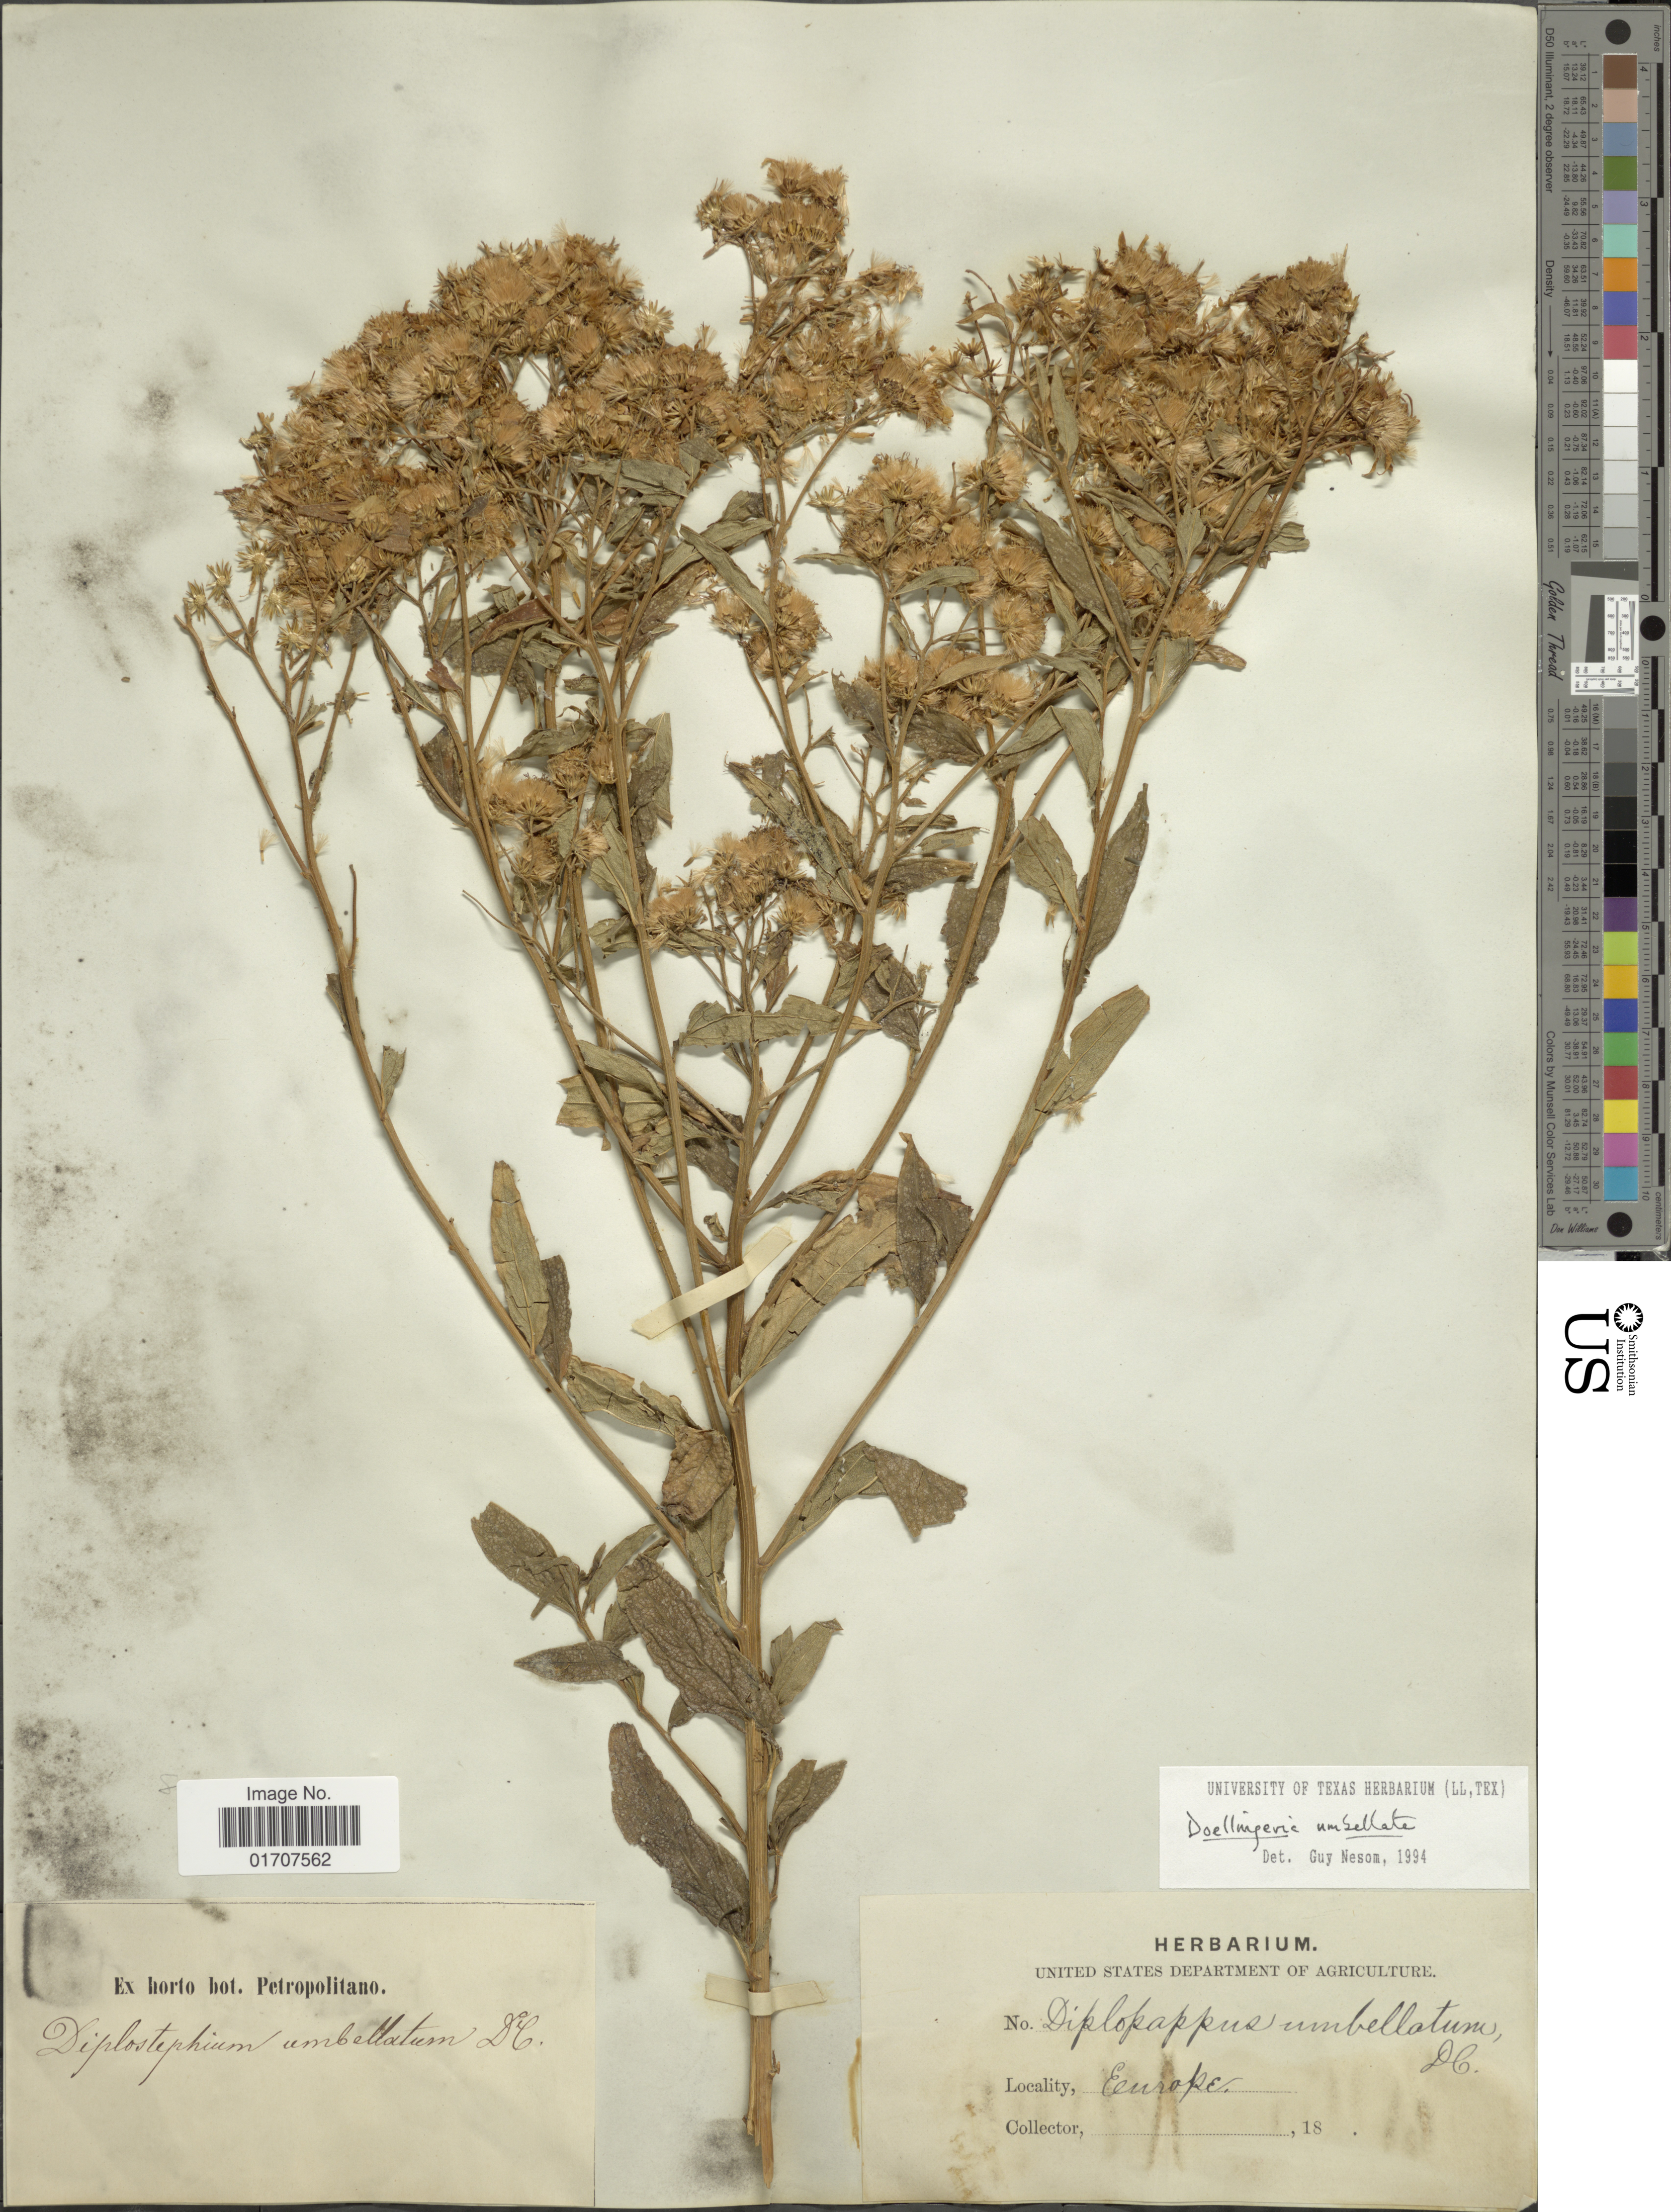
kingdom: Plantae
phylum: Tracheophyta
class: Magnoliopsida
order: Asterales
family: Asteraceae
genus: Doellingeria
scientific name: Doellingeria umbellata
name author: (Mill.) Nees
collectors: ex Herb. Horti Bot. Petropolitani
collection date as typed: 18